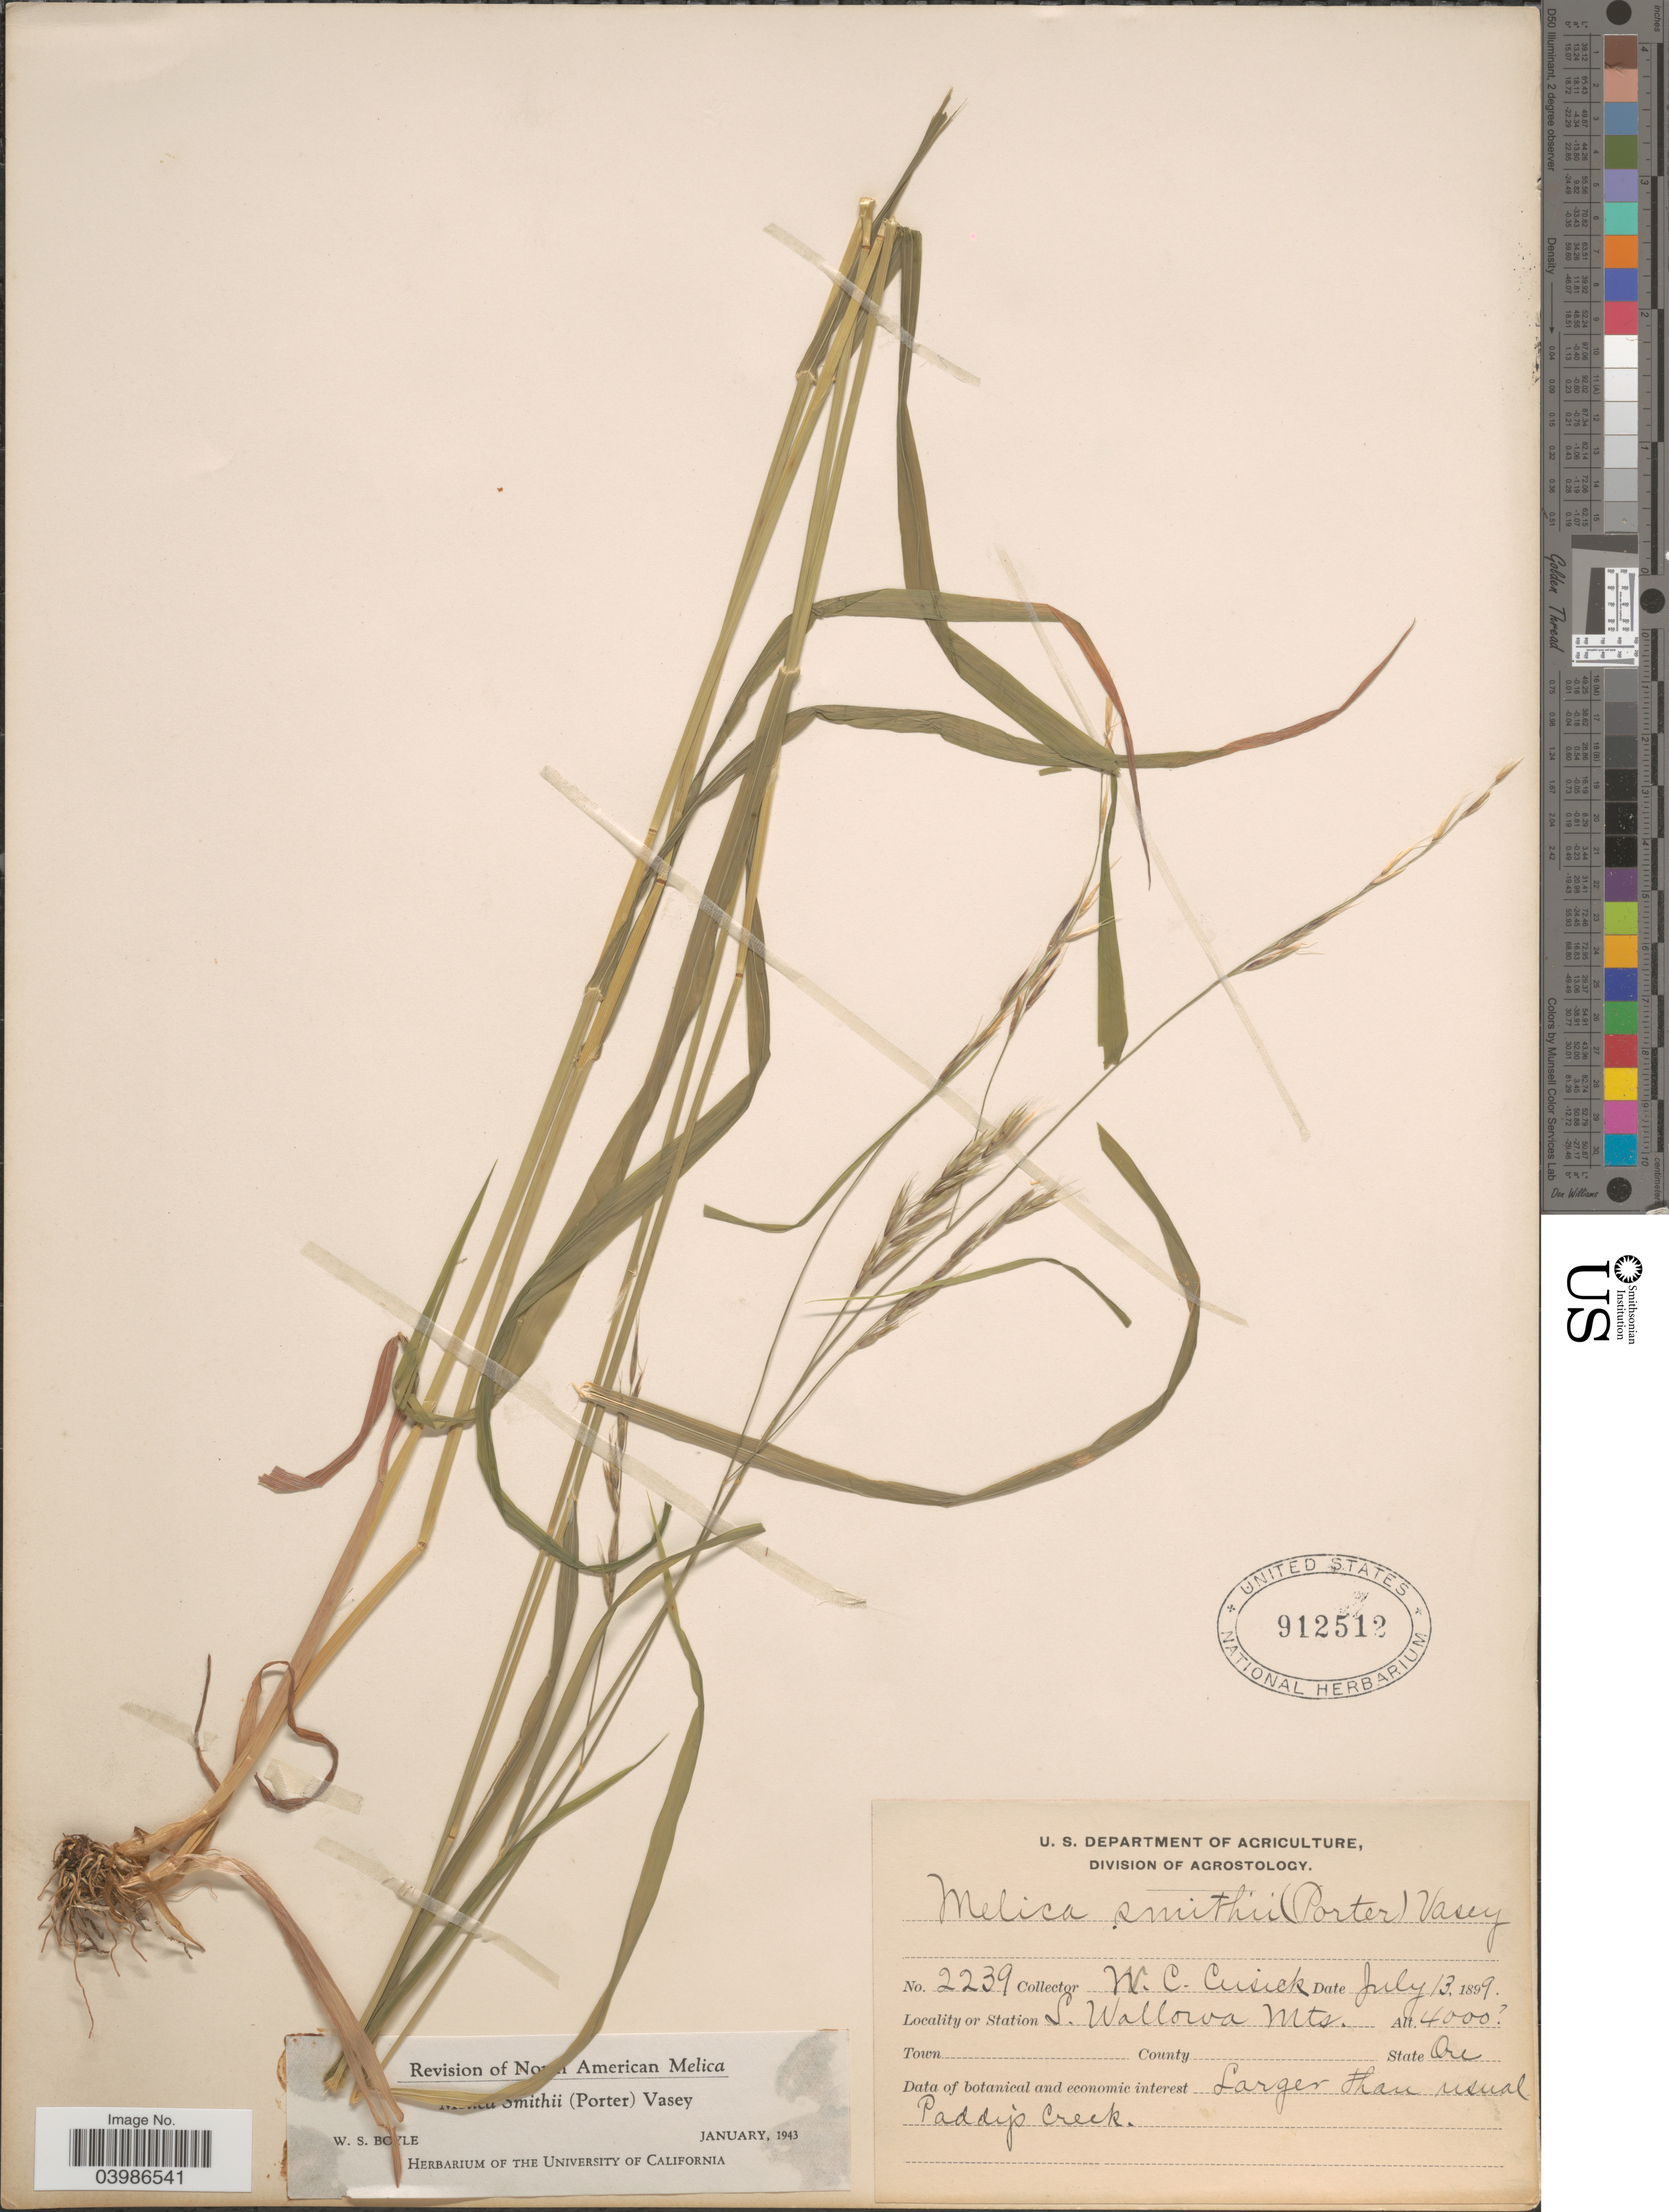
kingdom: Plantae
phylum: Tracheophyta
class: Liliopsida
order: Poales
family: Poaceae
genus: Melica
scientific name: Melica smithii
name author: (Porter ex A. Gray) Vasey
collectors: W. C. Cusick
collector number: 2239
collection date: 1899-07-13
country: United States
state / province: Oregon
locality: Station S. Wallowa Mts. Paddy's Creek.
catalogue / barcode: US 912512